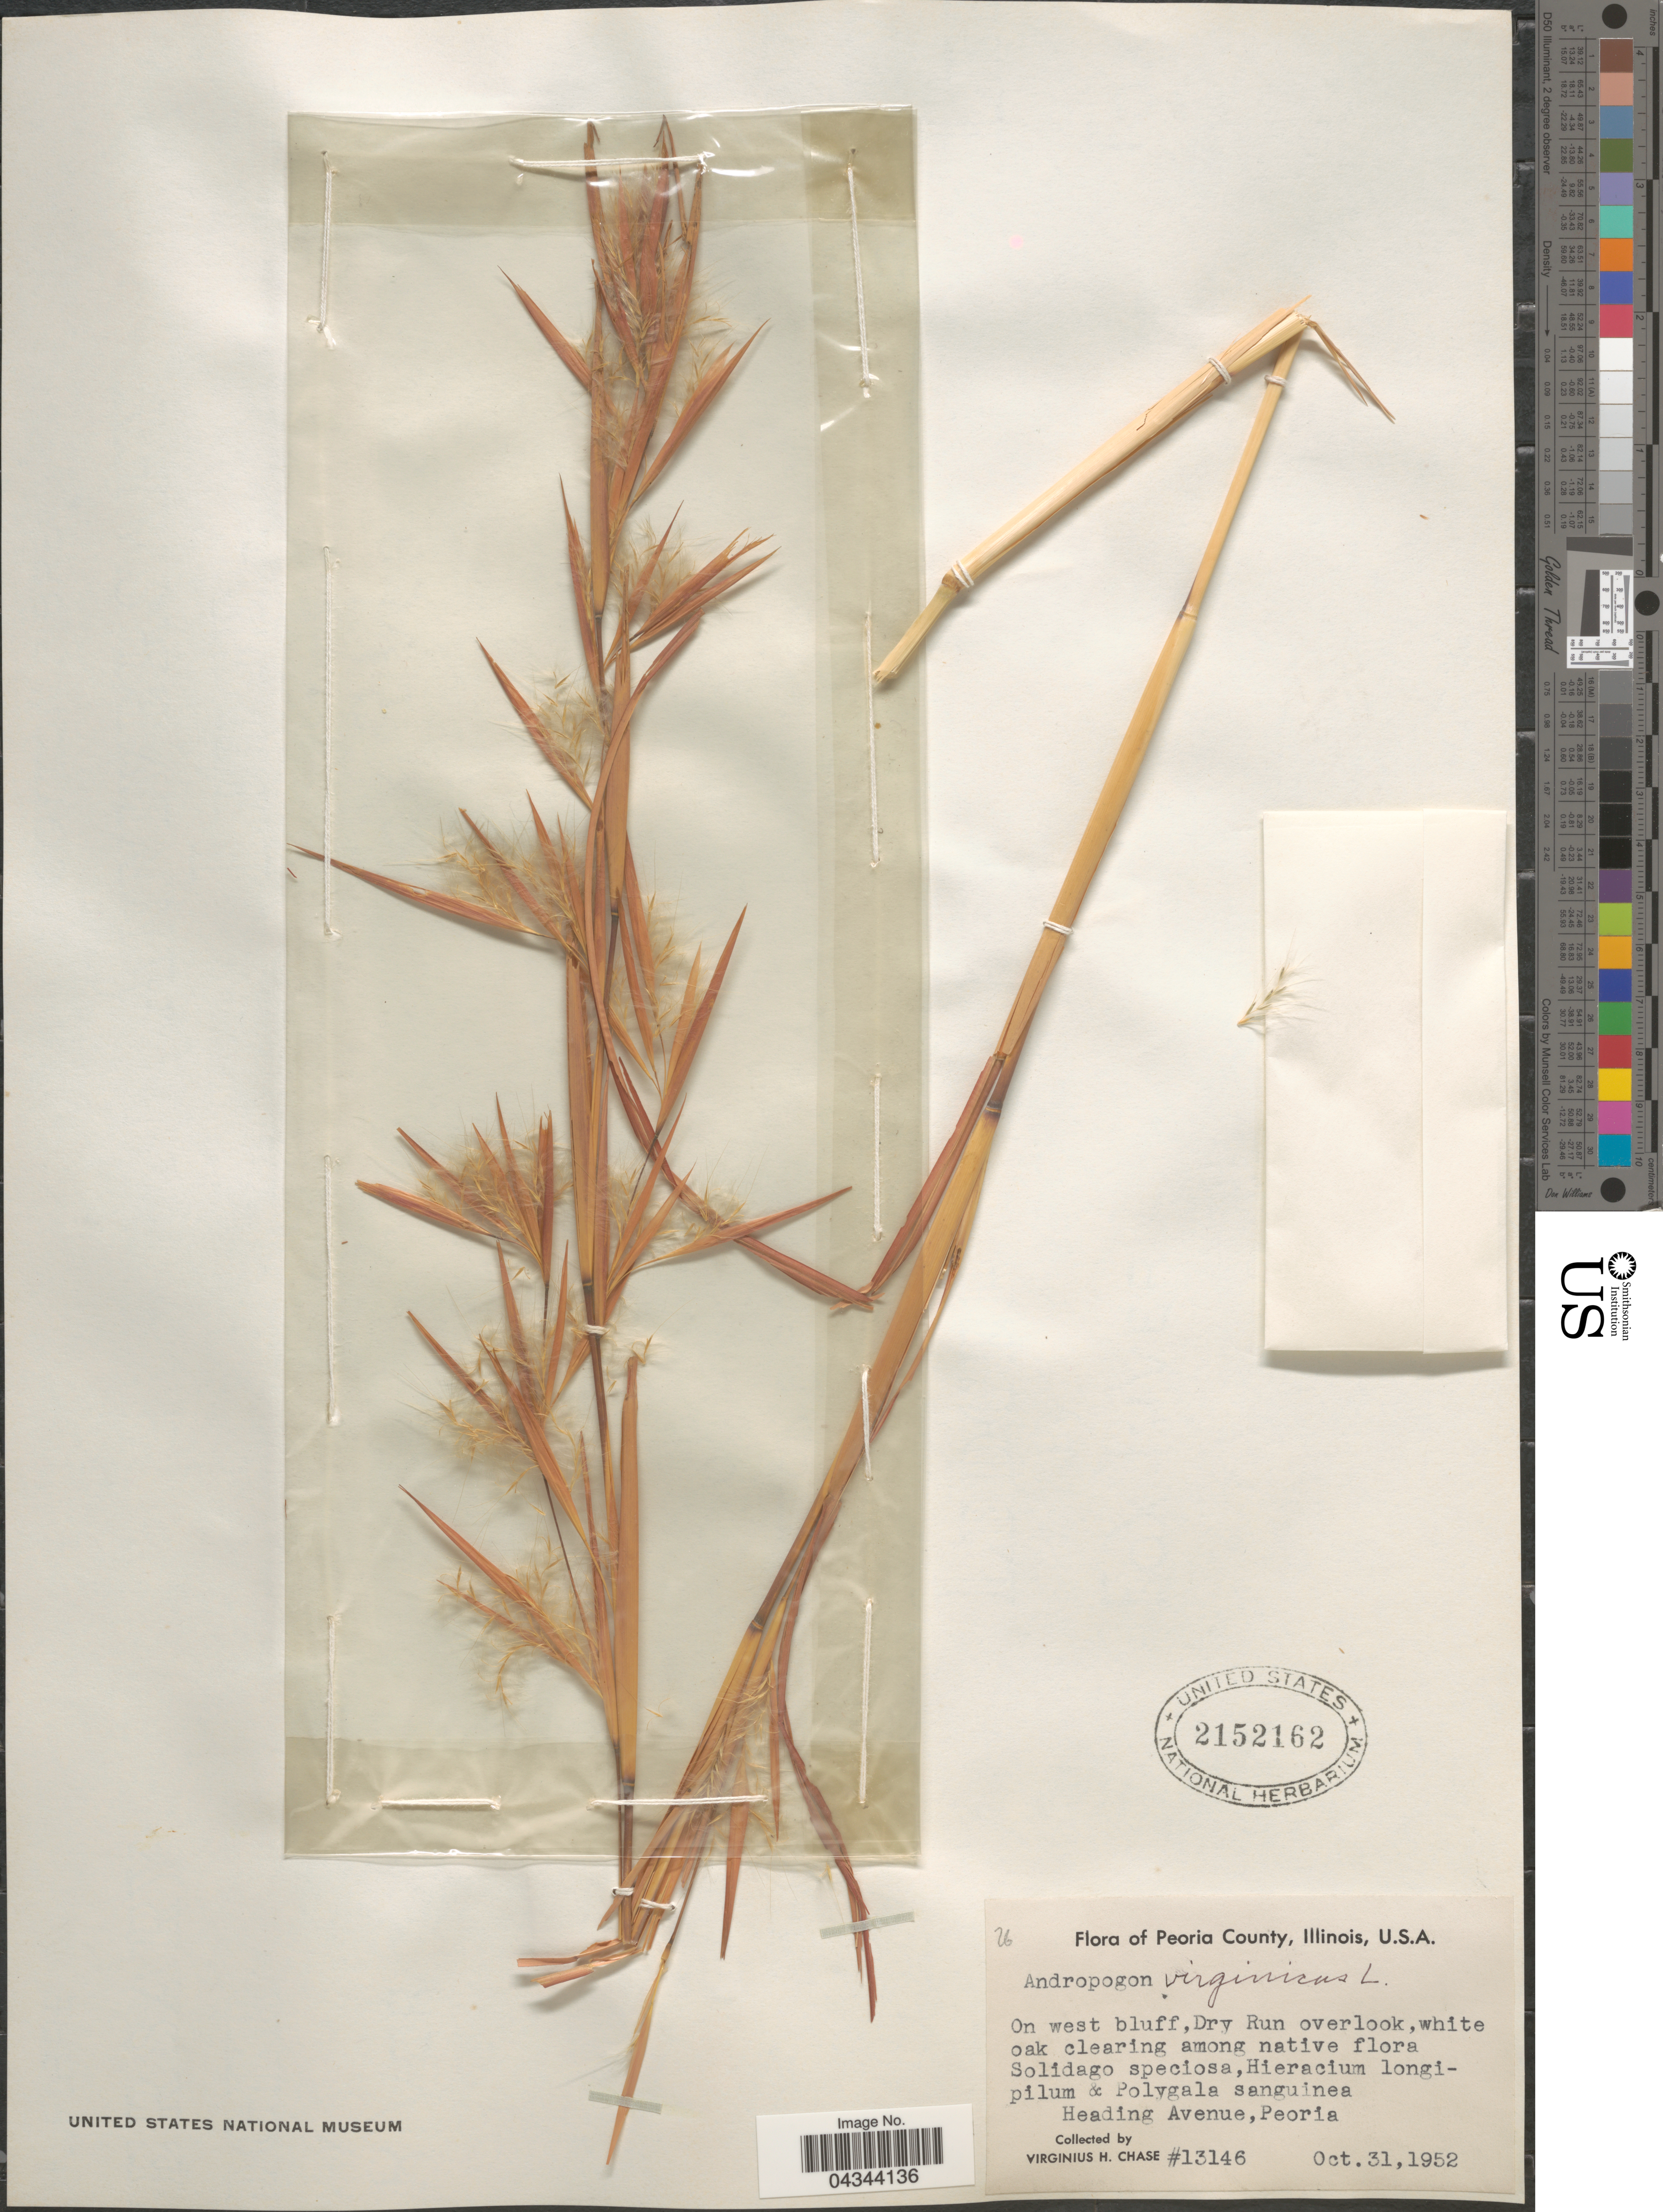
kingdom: Plantae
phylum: Tracheophyta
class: Liliopsida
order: Poales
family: Poaceae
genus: Andropogon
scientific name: Andropogon virginicus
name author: L.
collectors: V. H. Chase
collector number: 13146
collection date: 1952-10-31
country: United States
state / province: Illinois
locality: Peoria County. On west bluff, Dry Run overlook. Heading Avenue, Peoria.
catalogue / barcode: US 2152162